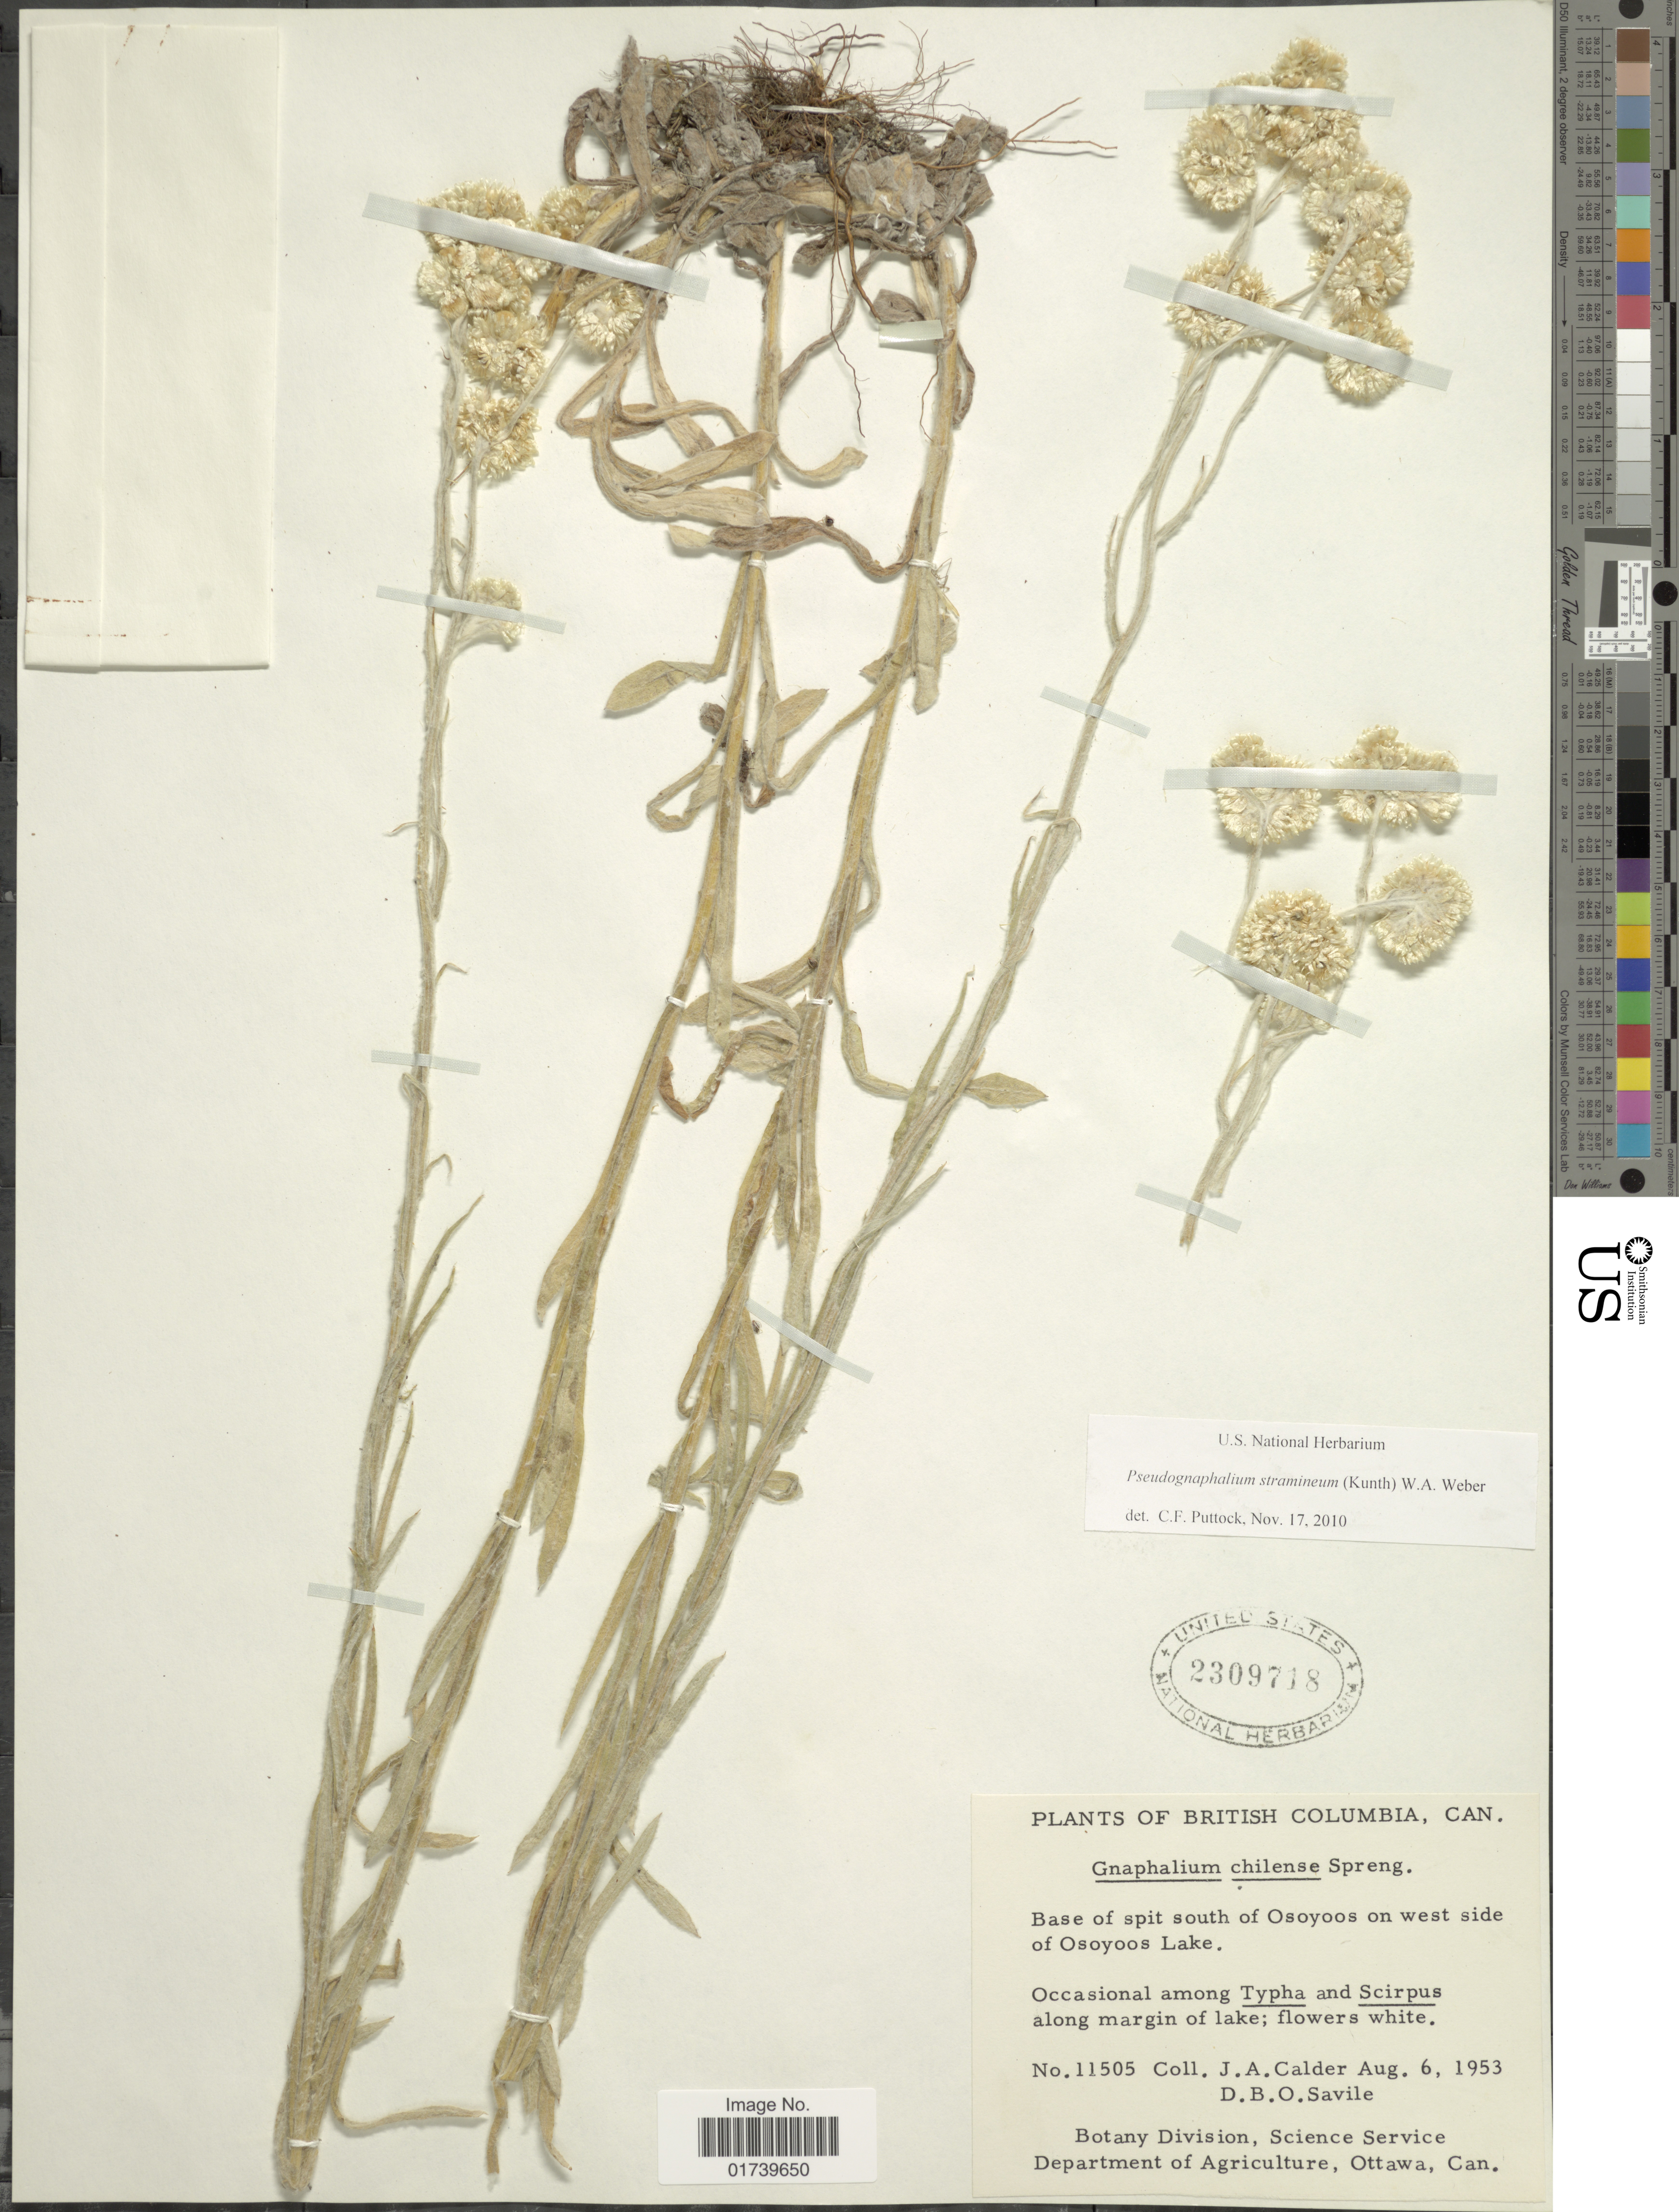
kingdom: Plantae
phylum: Tracheophyta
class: Magnoliopsida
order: Asterales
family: Asteraceae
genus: Pseudognaphalium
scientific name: Pseudognaphalium stramineum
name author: (Kunth) Anderb.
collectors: J. A. Calder & D. Savile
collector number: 11505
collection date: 1953-08-06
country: Canada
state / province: British Columbia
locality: Base of spit south of Osoyoos on west side of Osoyoos Lake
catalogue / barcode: US 2309718